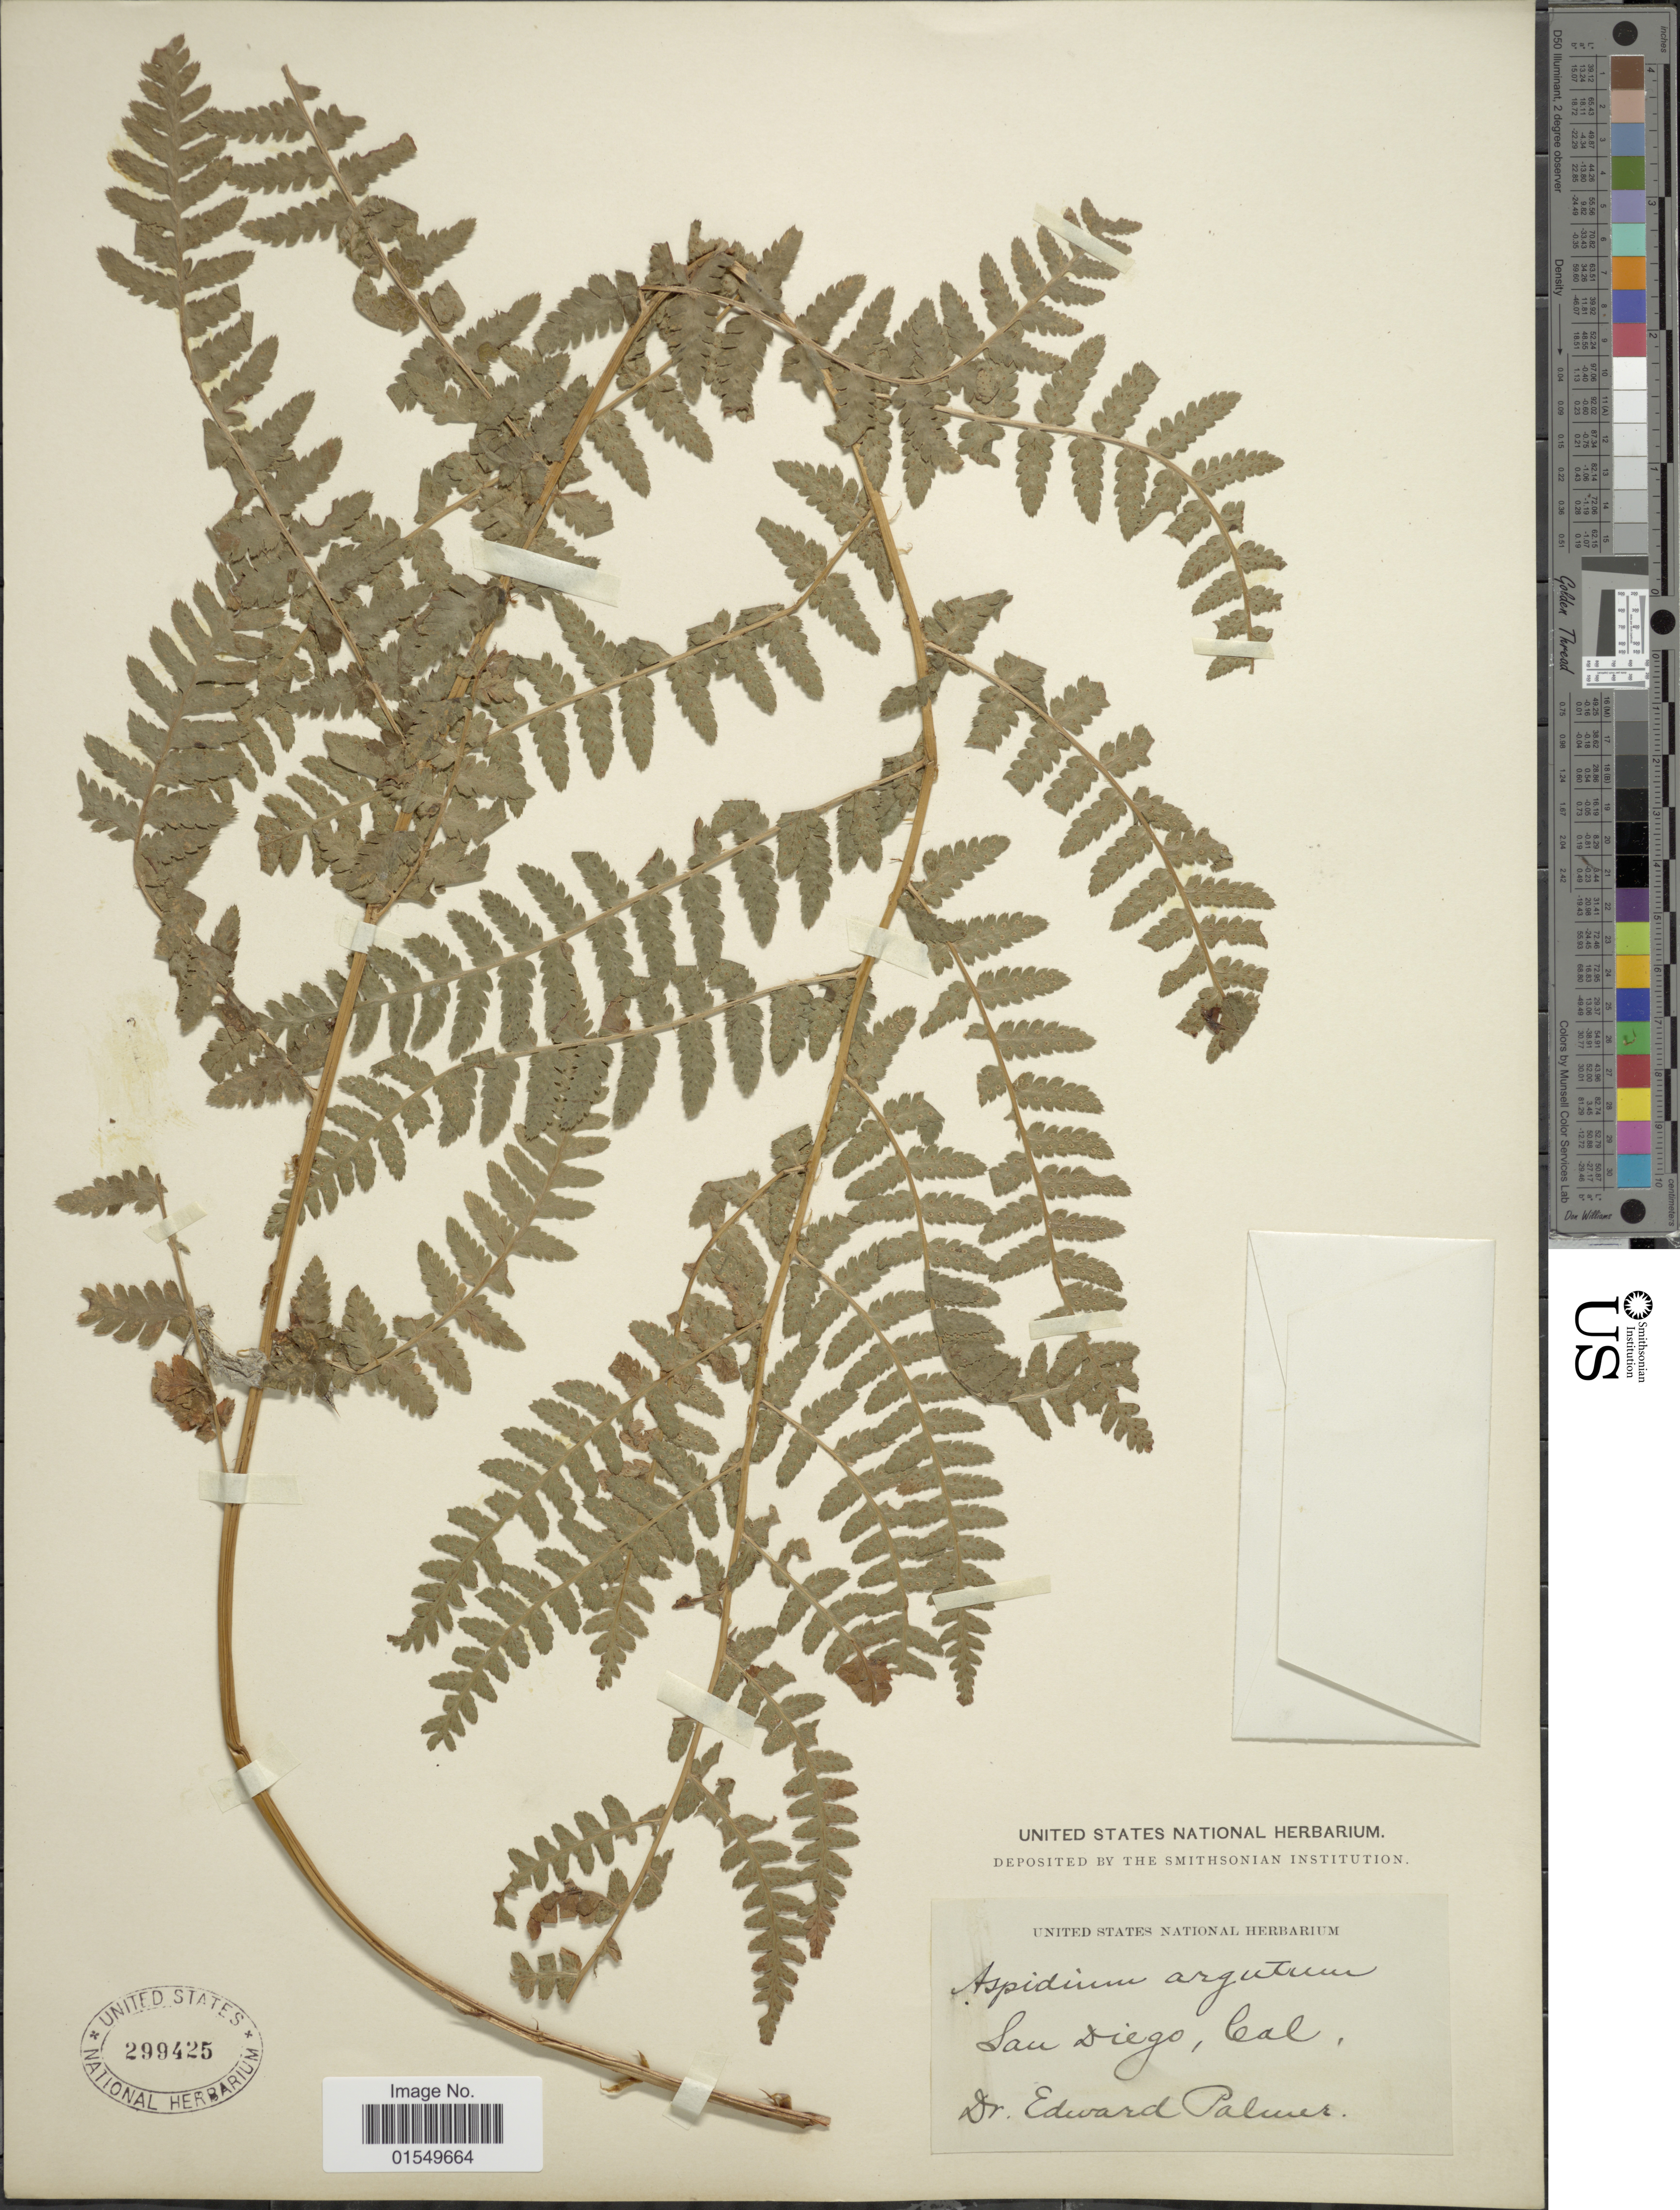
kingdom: Plantae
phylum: Tracheophyta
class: Polypodiopsida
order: Polypodiales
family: Dryopteridaceae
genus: Dryopteris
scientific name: Dryopteris arguta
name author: (Kaulf.) Maxon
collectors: E. Palmer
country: United States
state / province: California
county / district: San Diego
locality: San Diego, Calif.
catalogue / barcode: US 299425